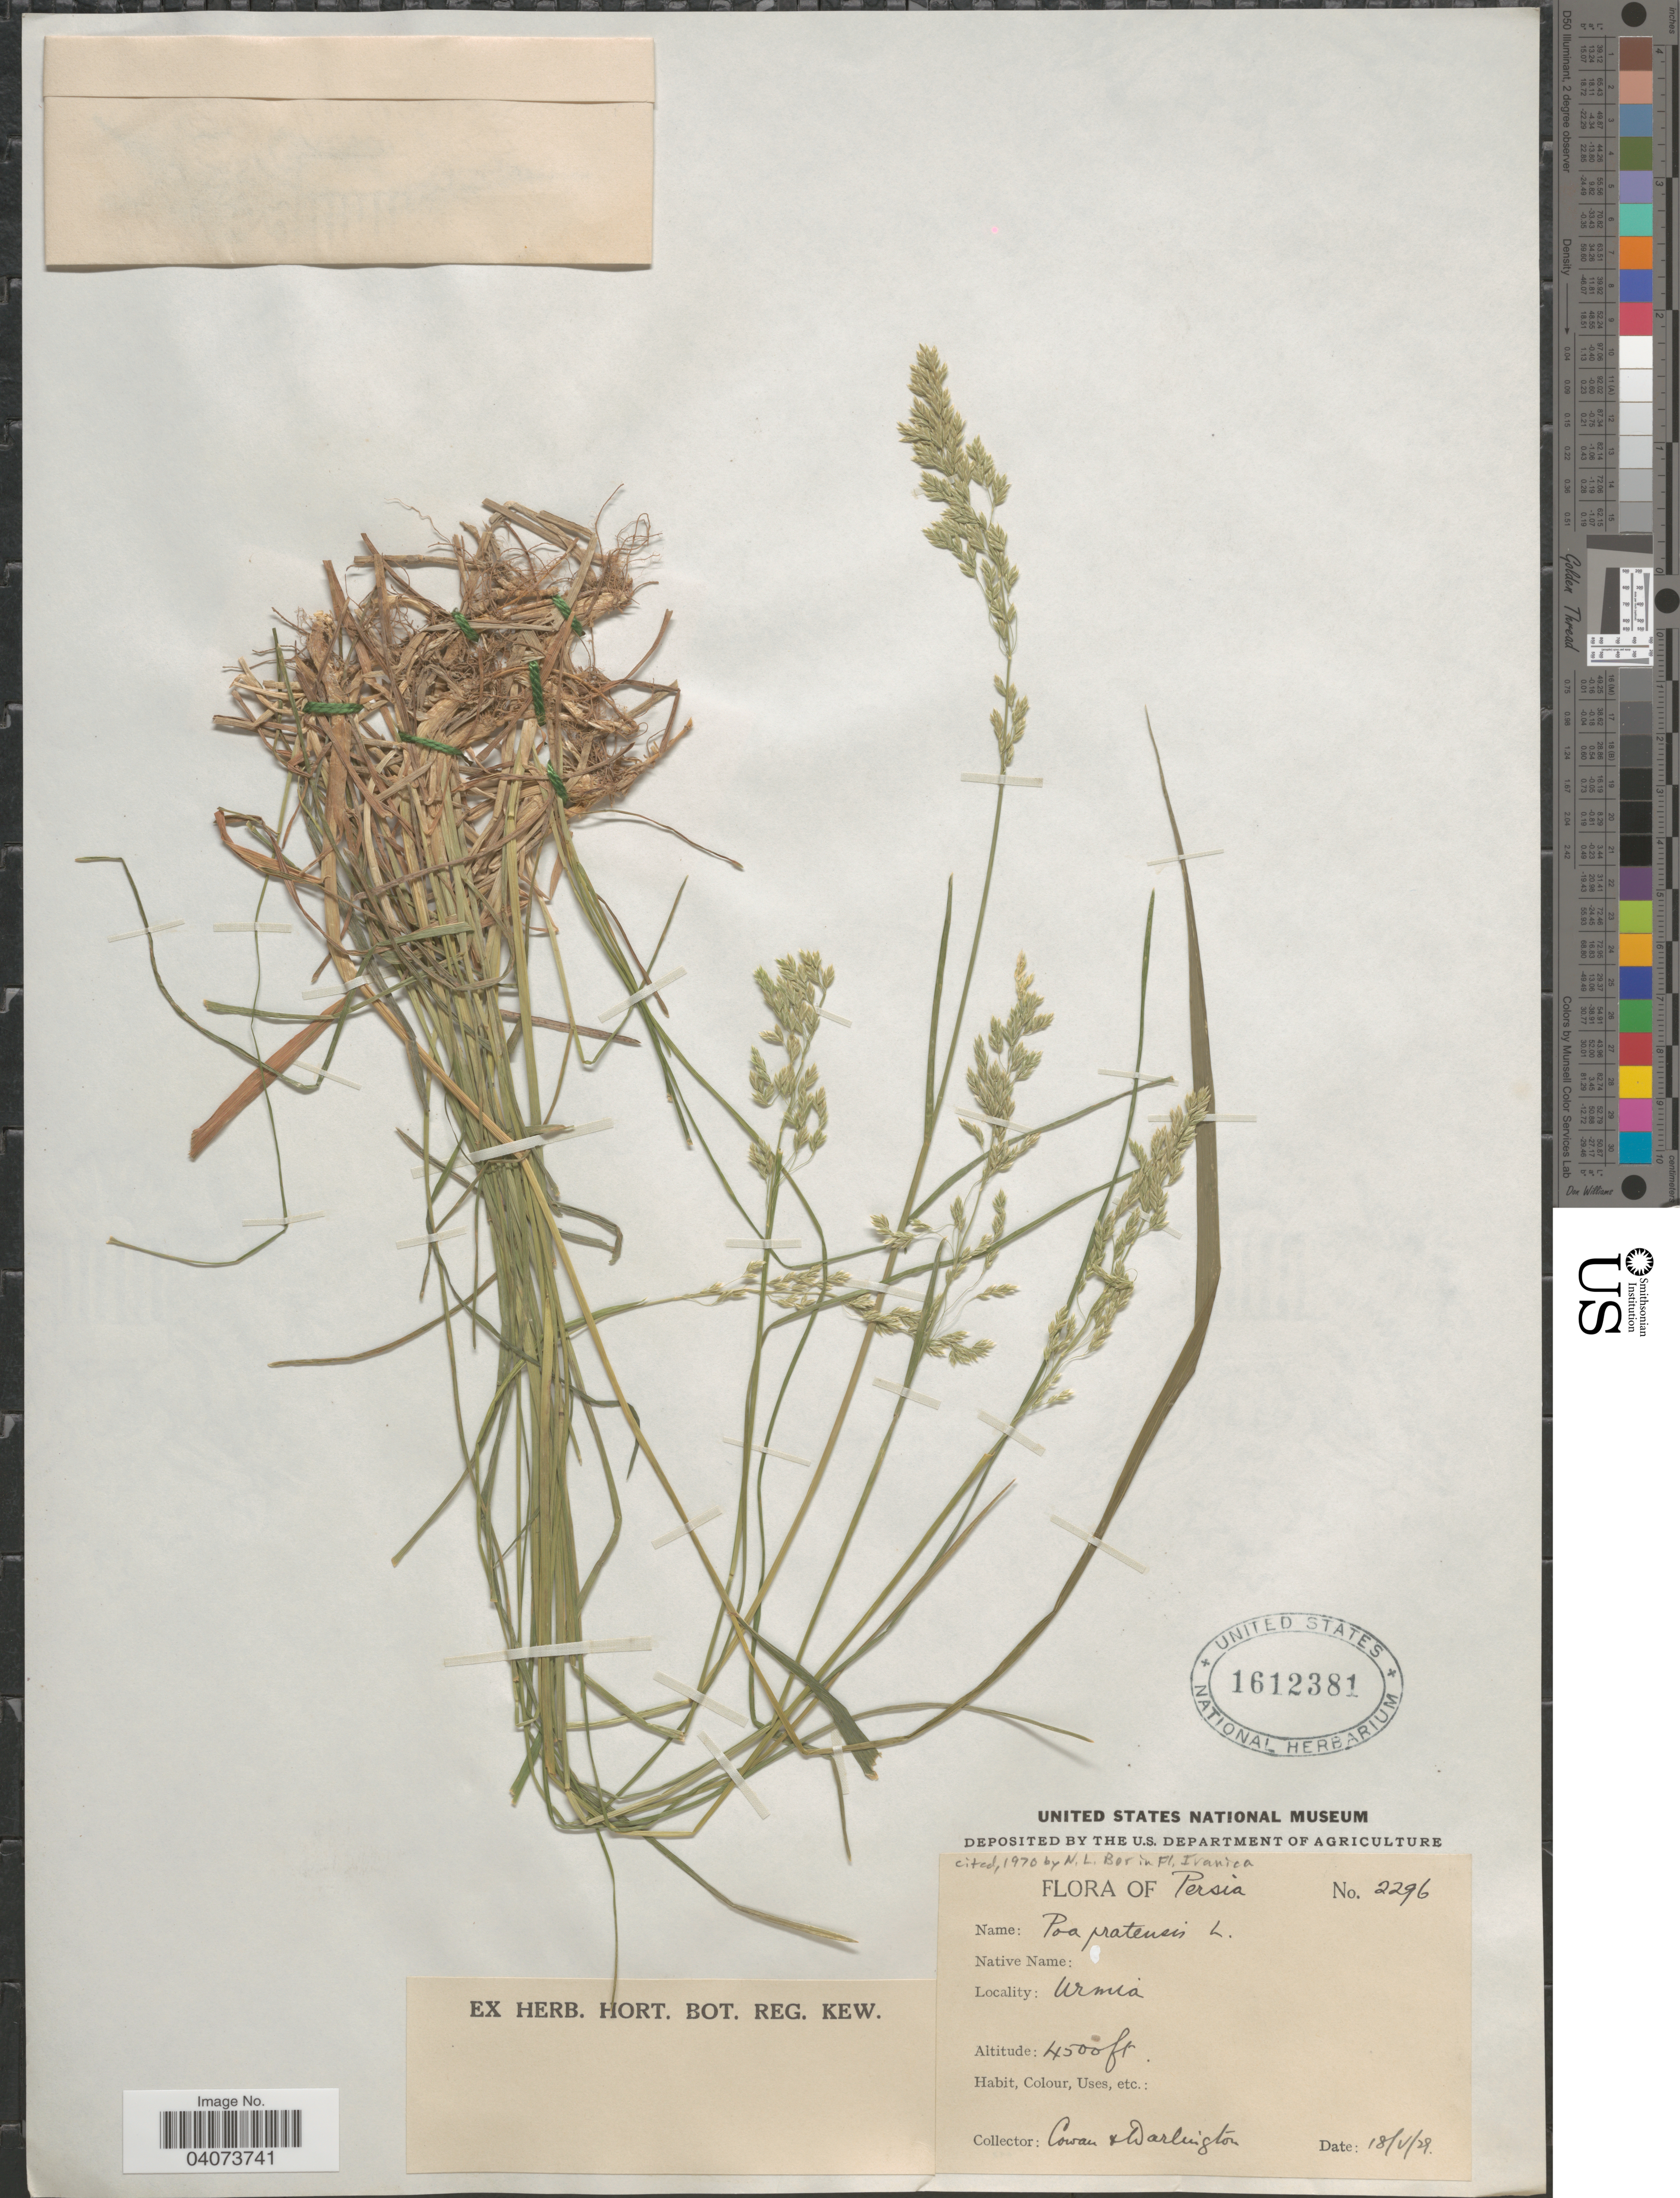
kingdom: Plantae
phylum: Tracheophyta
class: Liliopsida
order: Poales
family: Poaceae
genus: Poa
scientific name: Poa pratensis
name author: L.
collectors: Cowan & Darlington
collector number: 2296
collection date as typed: Transcribed d/m/y: 18/5/29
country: Iran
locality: Persia. Urmia.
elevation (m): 1372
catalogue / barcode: US 1612381